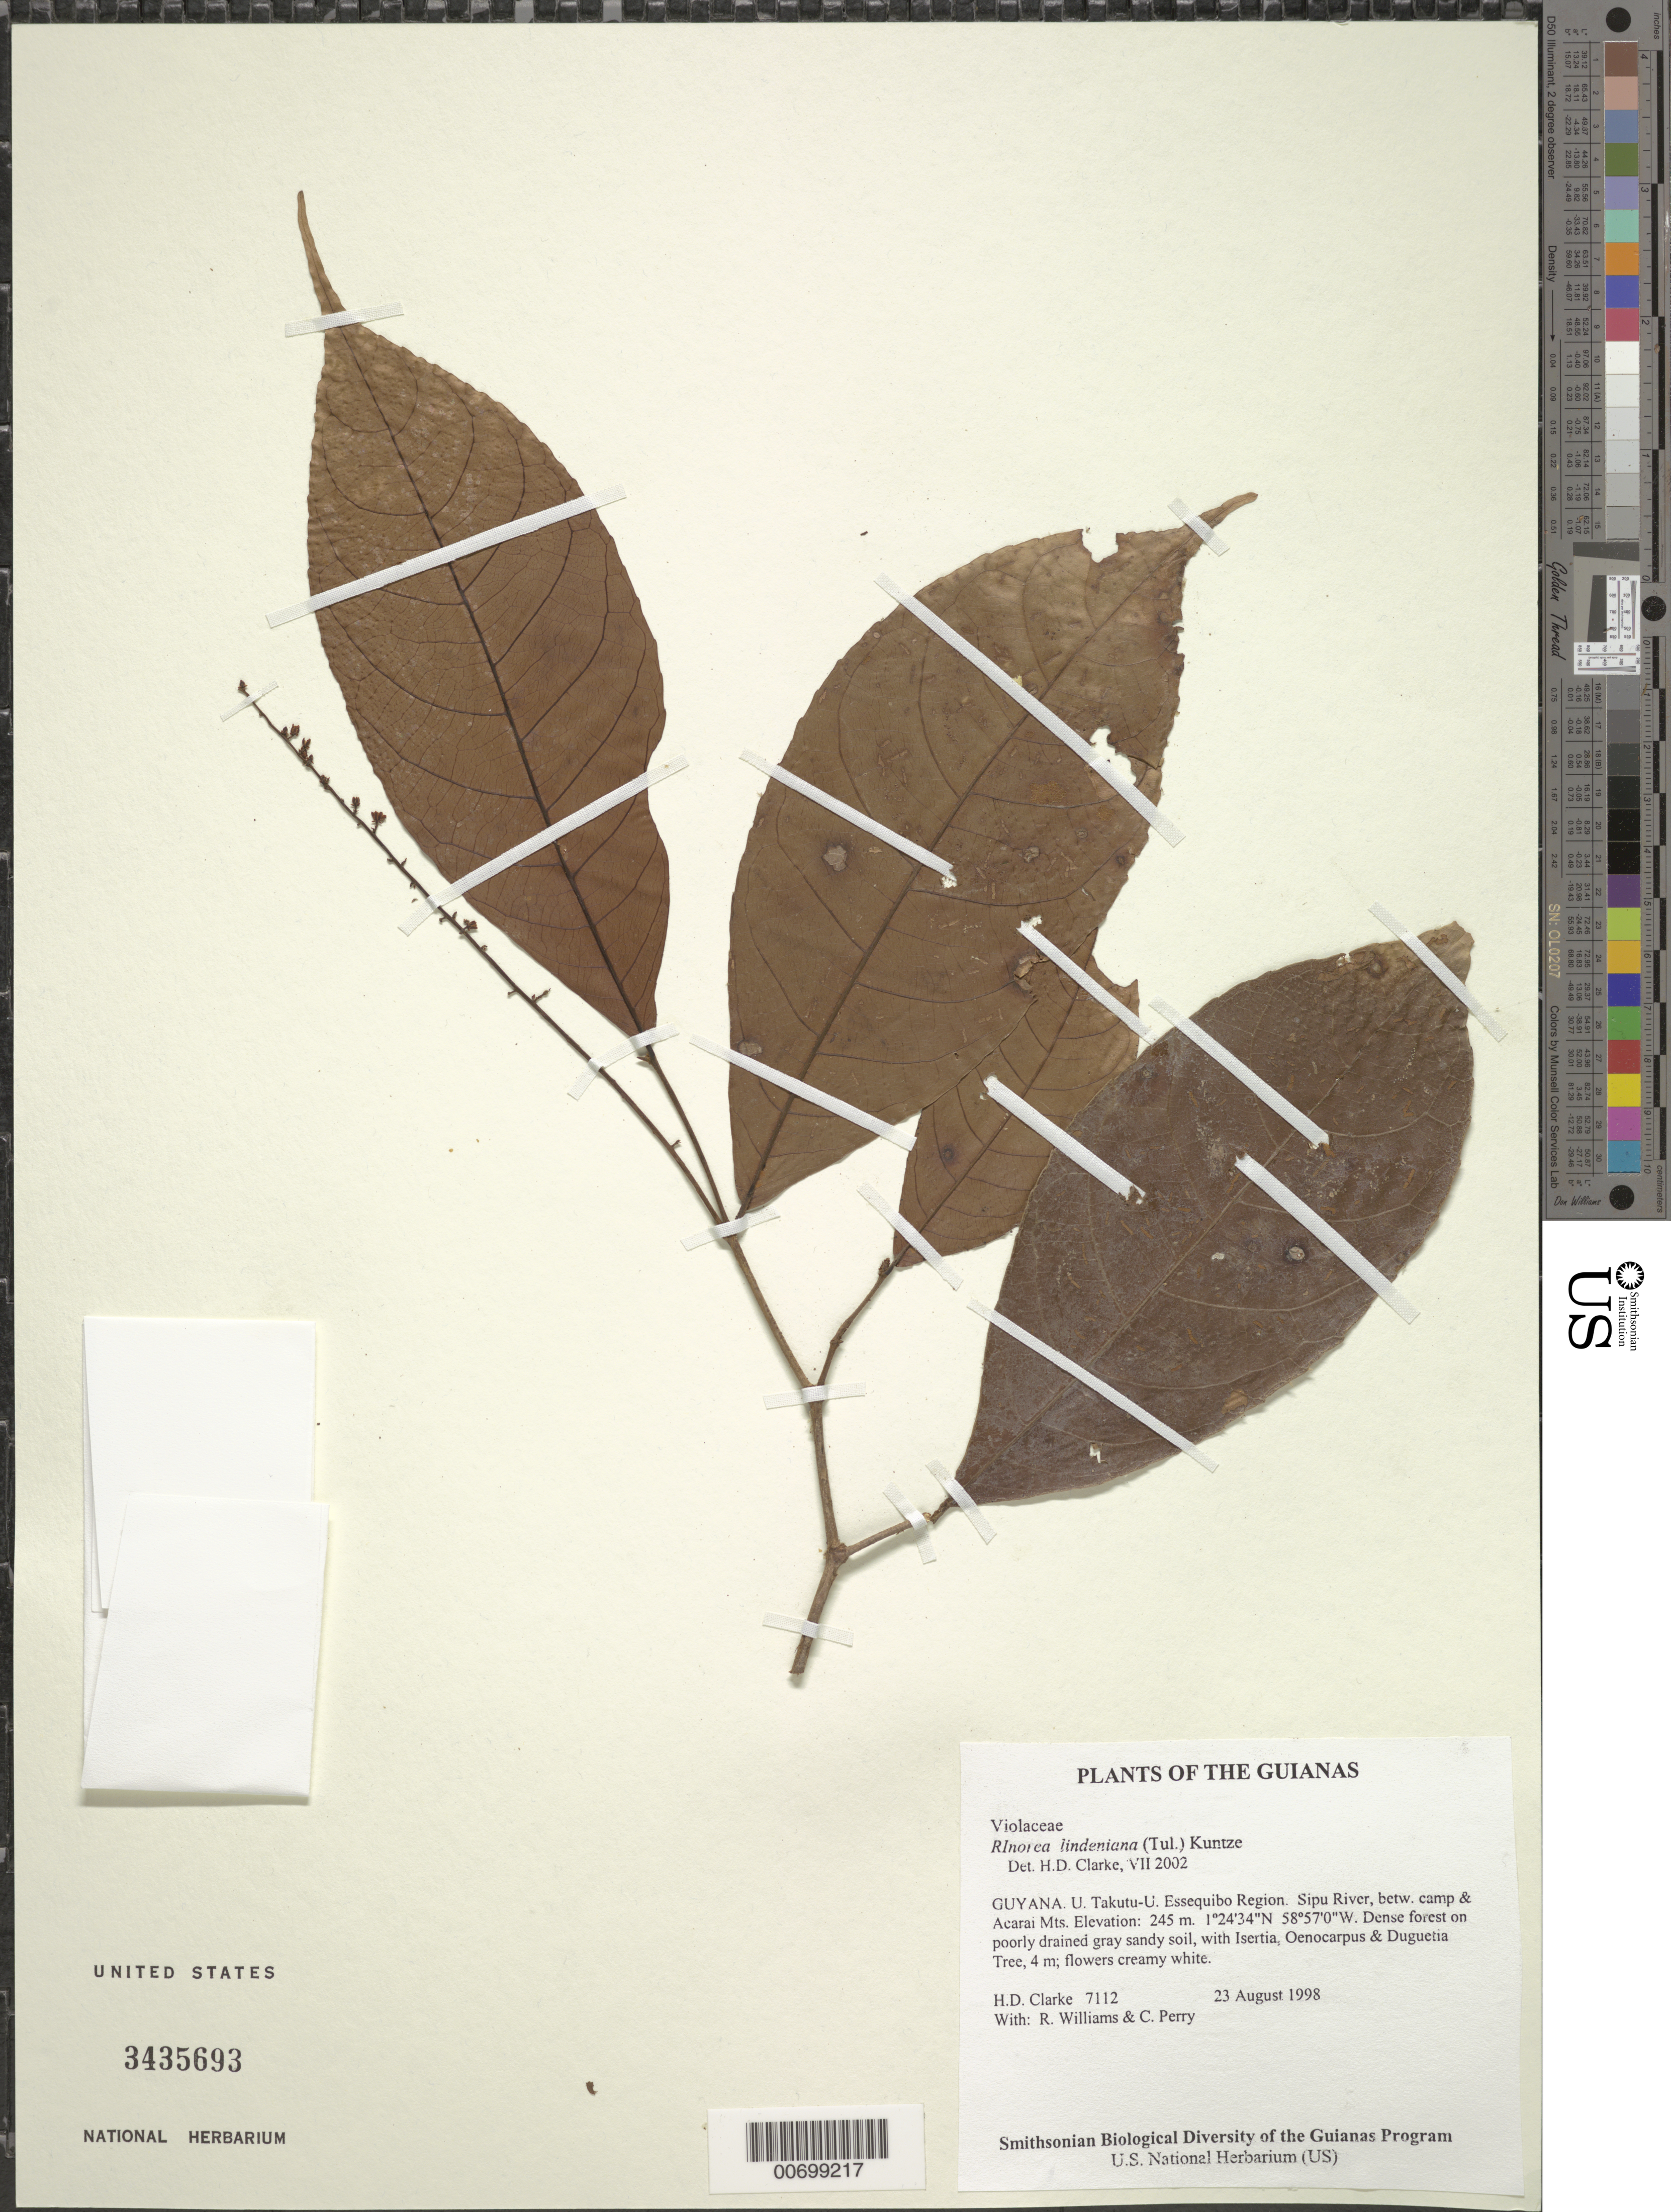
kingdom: Plantae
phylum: Tracheophyta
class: Magnoliopsida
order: Malpighiales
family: Violaceae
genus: Rinorea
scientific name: Rinorea lindeniana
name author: (Tul.) Kuntze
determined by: Clarke, H. D., University of North Carolina (Asheville)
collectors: H. D. Clarke, R. Williams & C. Perry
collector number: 7112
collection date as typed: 23 August 1998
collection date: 1998-08-23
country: Guyana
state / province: U. Takutu-U. Essequibo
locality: Sipu River, betw. camp & Acarai Mts.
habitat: Dense forest on poorly drained gray sandy soil, with Isertia, Oenocarpus & Duguetia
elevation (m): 245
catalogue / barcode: US 3435693